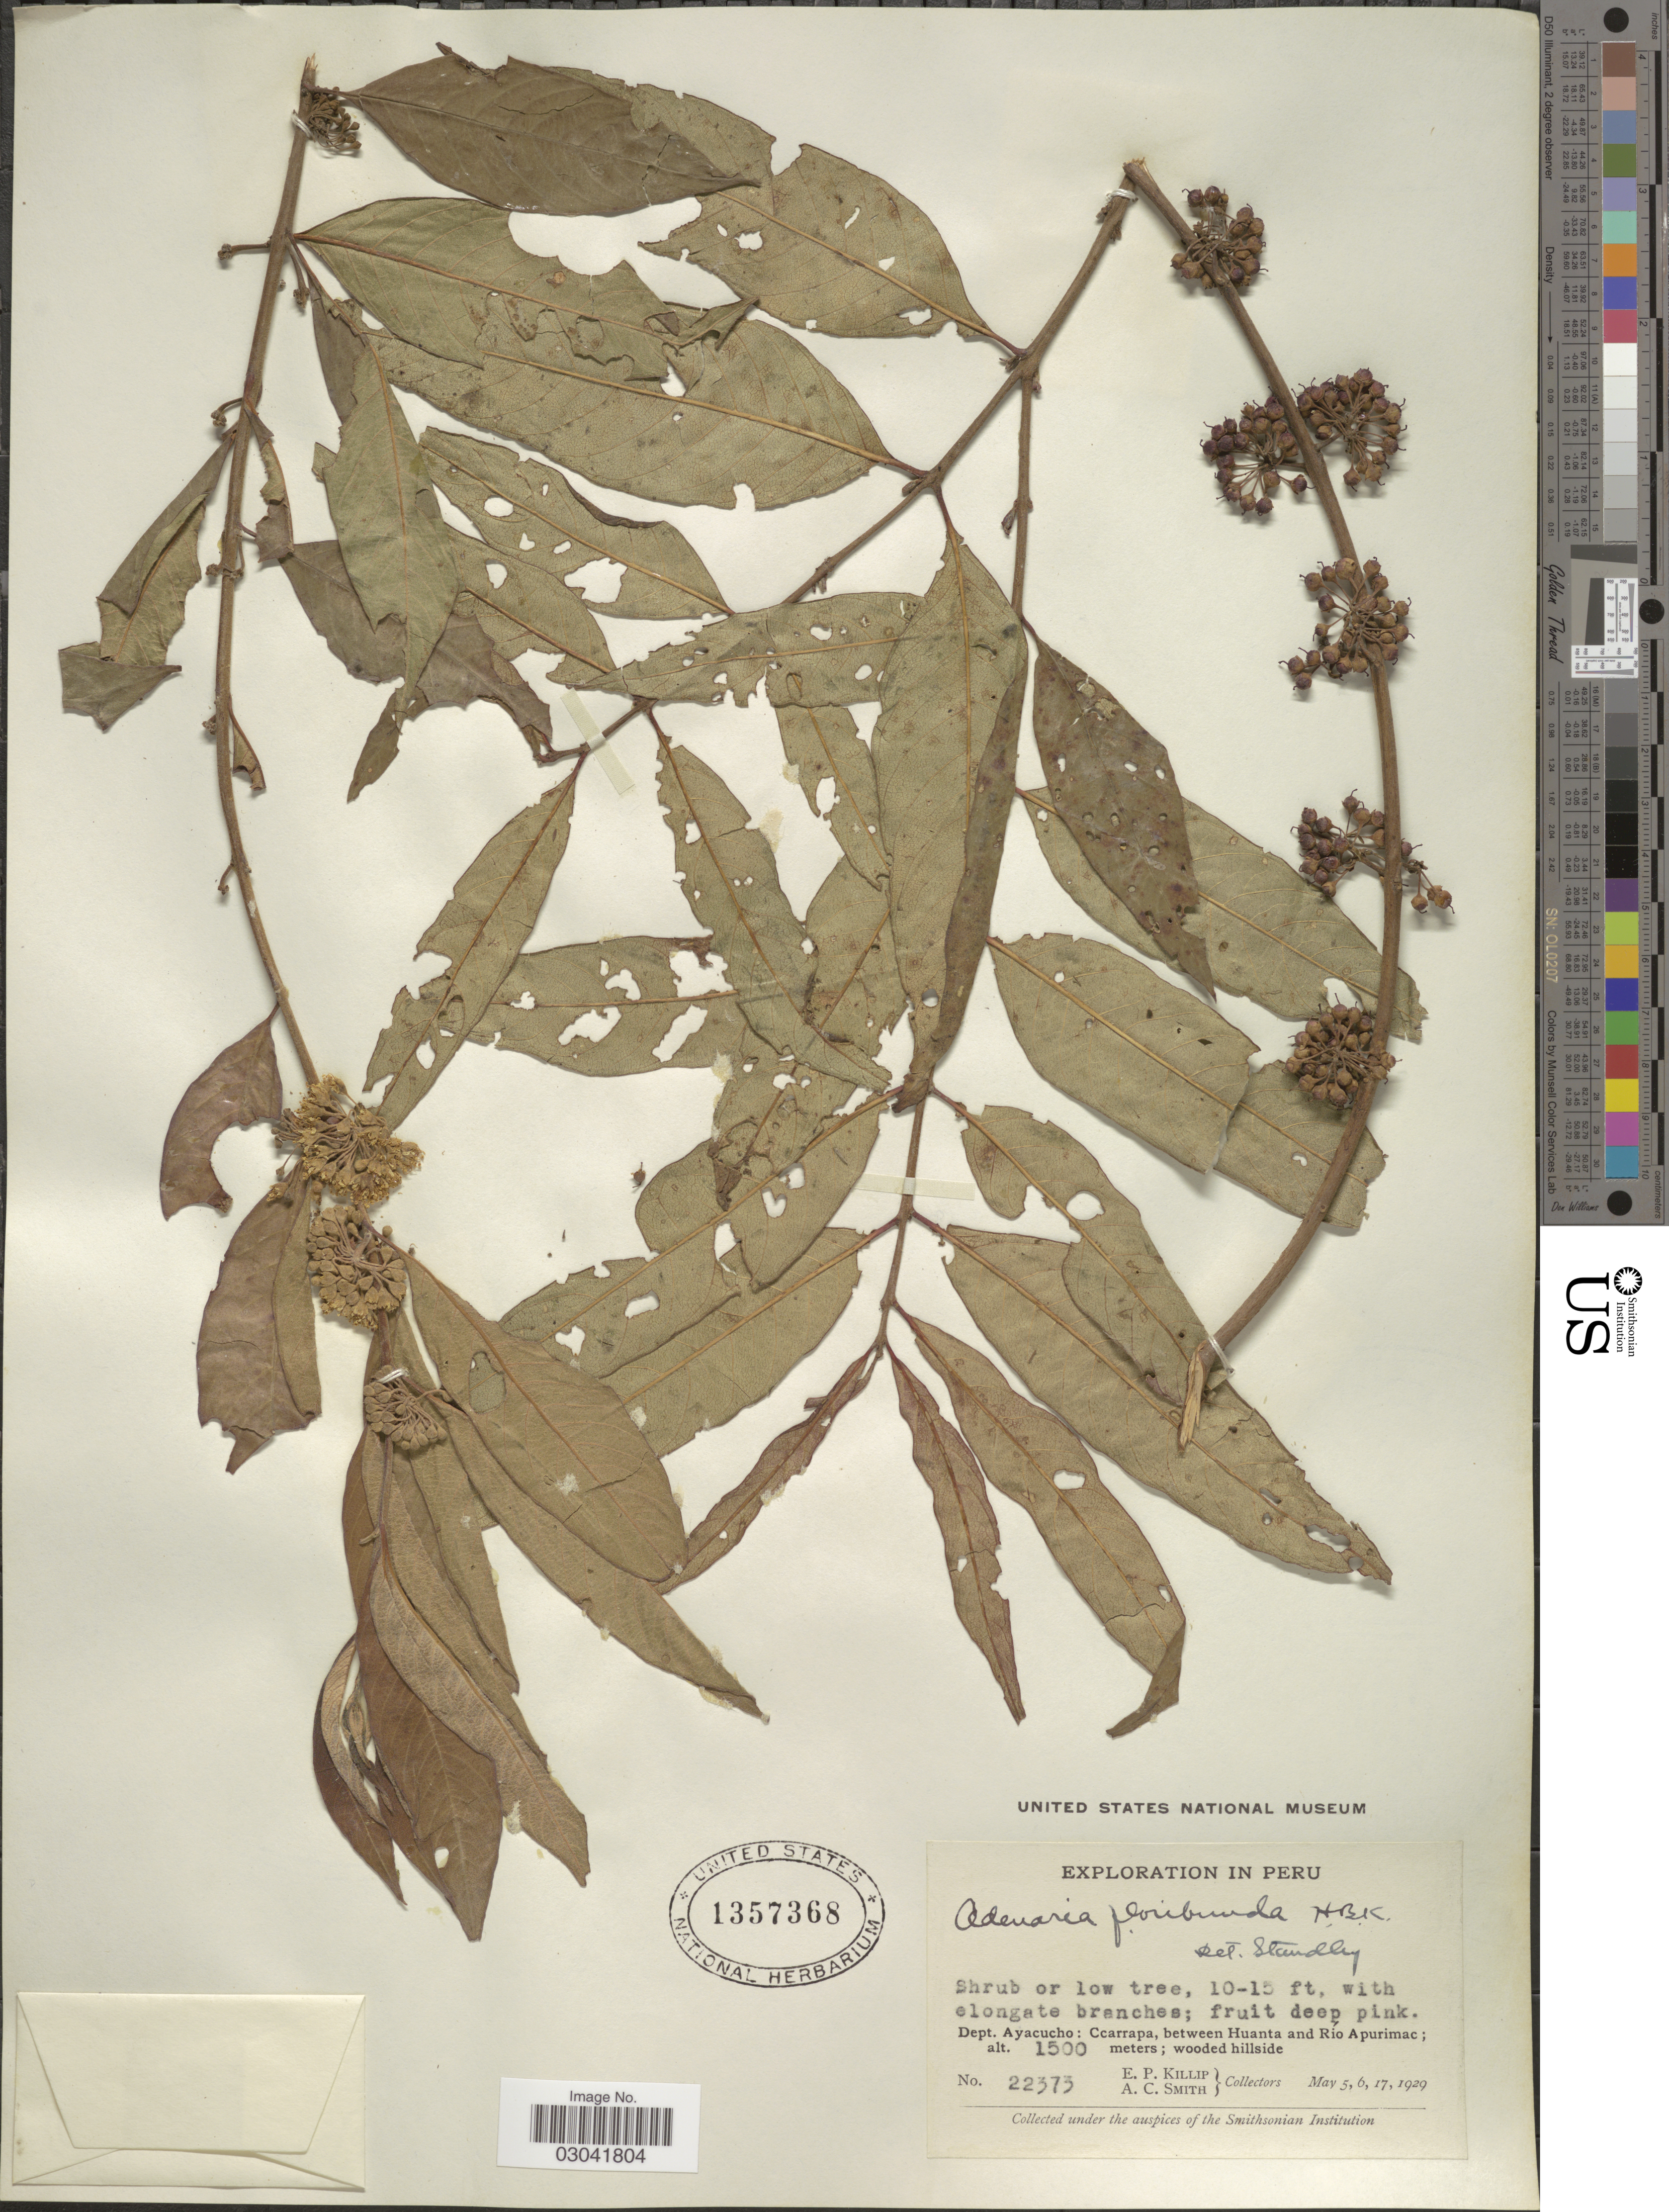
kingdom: Plantae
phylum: Tracheophyta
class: Magnoliopsida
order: Myrtales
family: Lythraceae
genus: Adenaria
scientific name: Adenaria floribunda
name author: Kunth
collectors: E. P. Killip & A. C. Smith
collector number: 22373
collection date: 1929-05-05/1929-05-17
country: Peru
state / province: Ayacucho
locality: Dept. Ayacucho: Ccarrapa, between Huanta and Río Apurimac.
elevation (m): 1500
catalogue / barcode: US 1357368